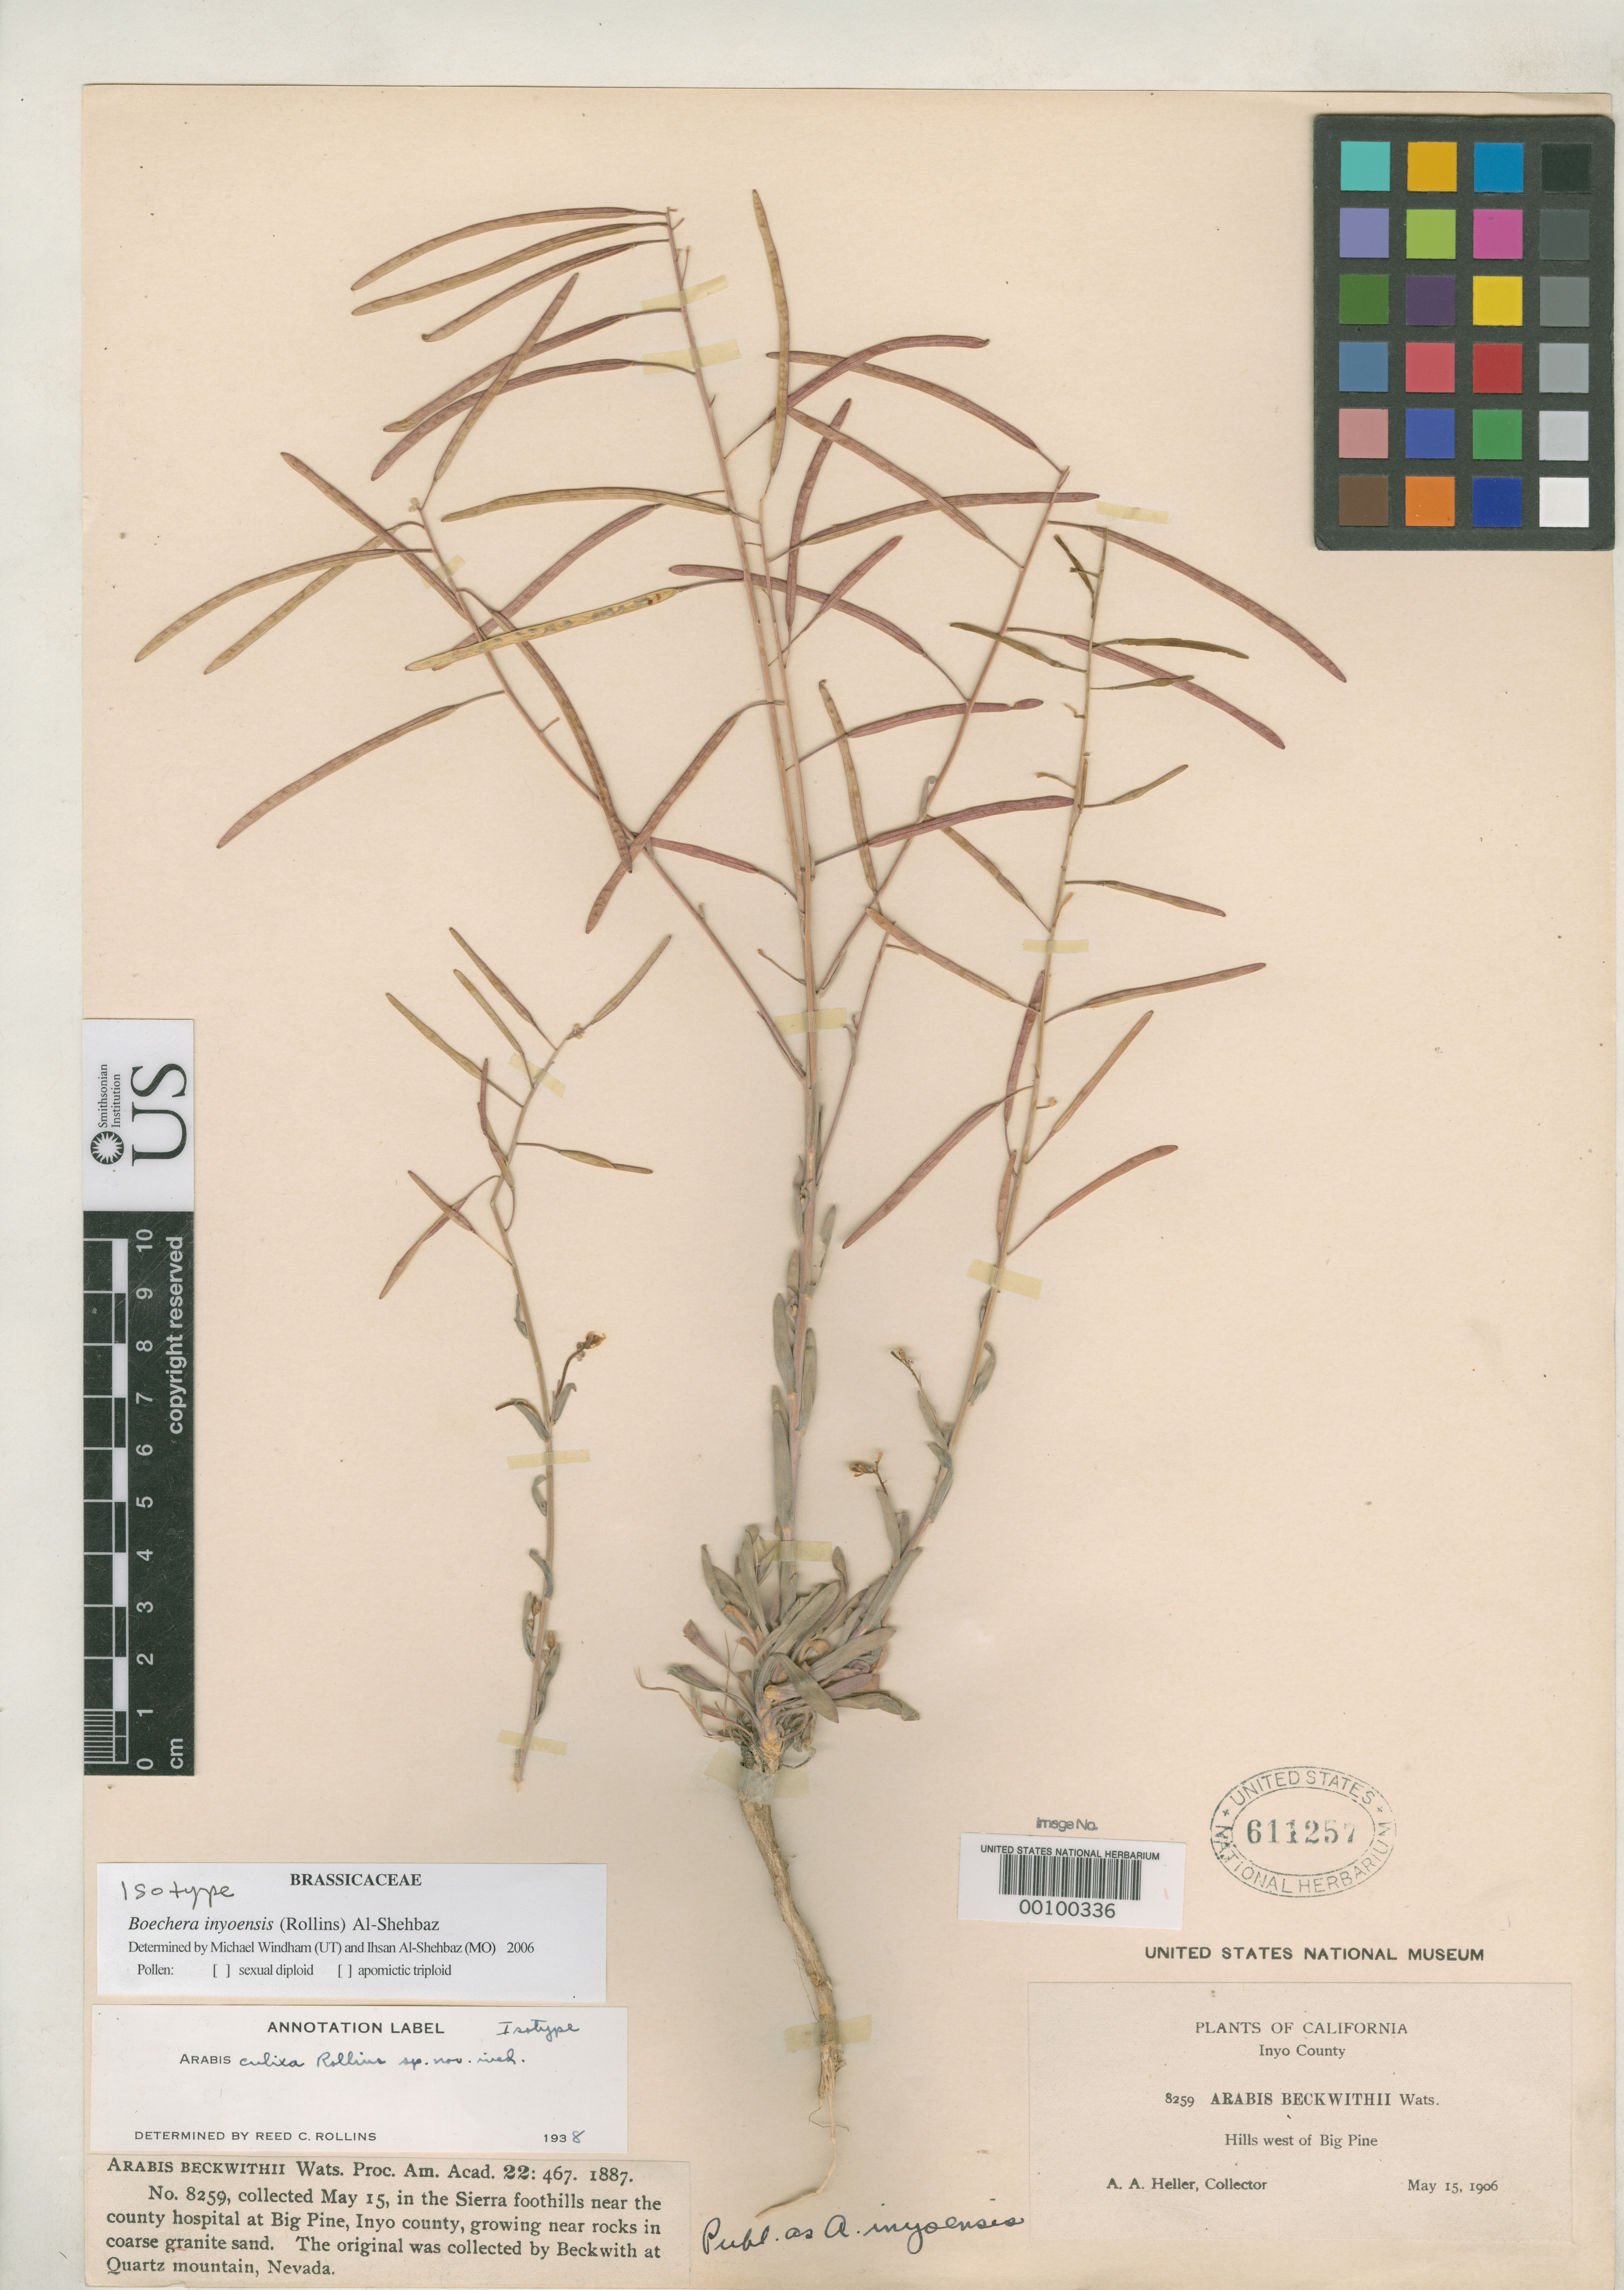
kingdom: Plantae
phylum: Tracheophyta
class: Magnoliopsida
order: Brassicales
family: Brassicaceae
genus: Arabis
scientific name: Arabis inyoensis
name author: Rollins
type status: Isotype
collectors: A. A. Heller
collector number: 8259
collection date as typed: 15 May 1906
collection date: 1906-05-15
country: United States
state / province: California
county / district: Inyo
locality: Hills W of Big Pine.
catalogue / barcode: US 611257